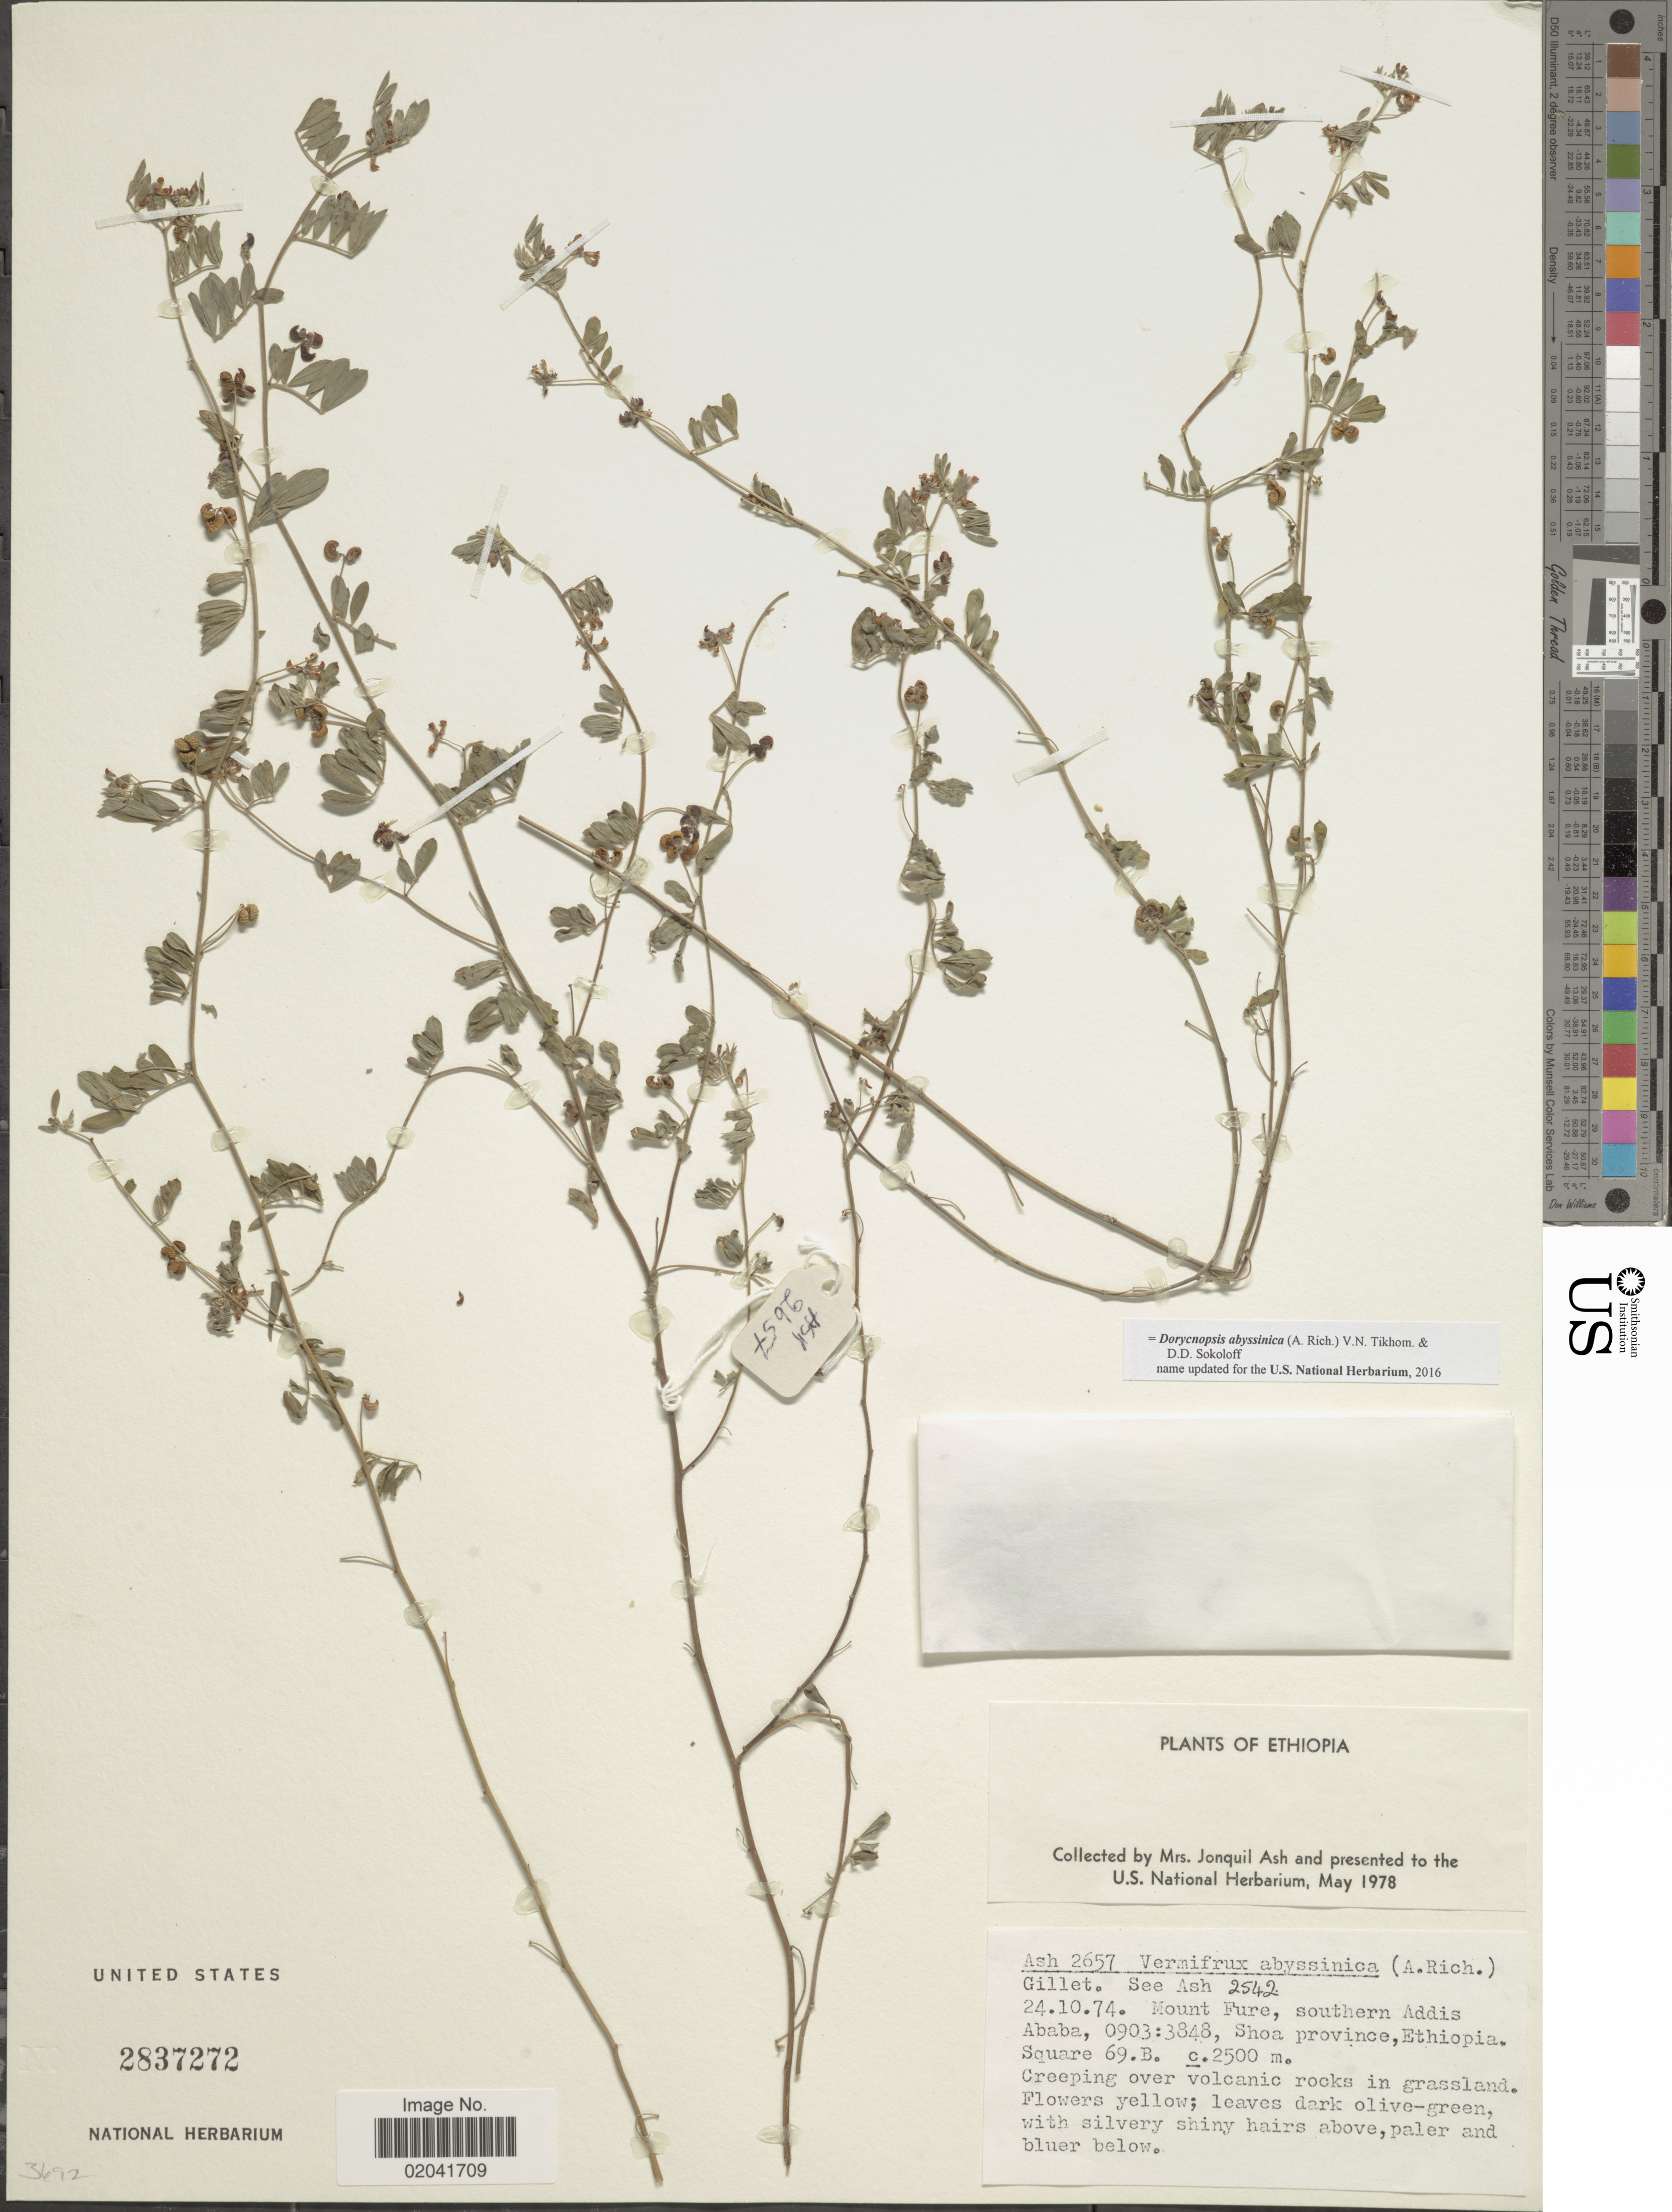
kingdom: Plantae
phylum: Tracheophyta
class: Magnoliopsida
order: Fabales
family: Fabaceae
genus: Dorycnopsis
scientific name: Dorycnopsis abyssinica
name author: (A. Rich.) V.N.Tikhom. & D.D.Sok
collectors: J. Ash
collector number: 2657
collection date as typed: Transcribed d/m/y: 24/10/74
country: Ethiopia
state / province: Addis Ababa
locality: Mount Fure, southern Addis Ababa, 0903:3848, Shoa province, Square 69. B.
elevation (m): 2500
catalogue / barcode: US 2837272